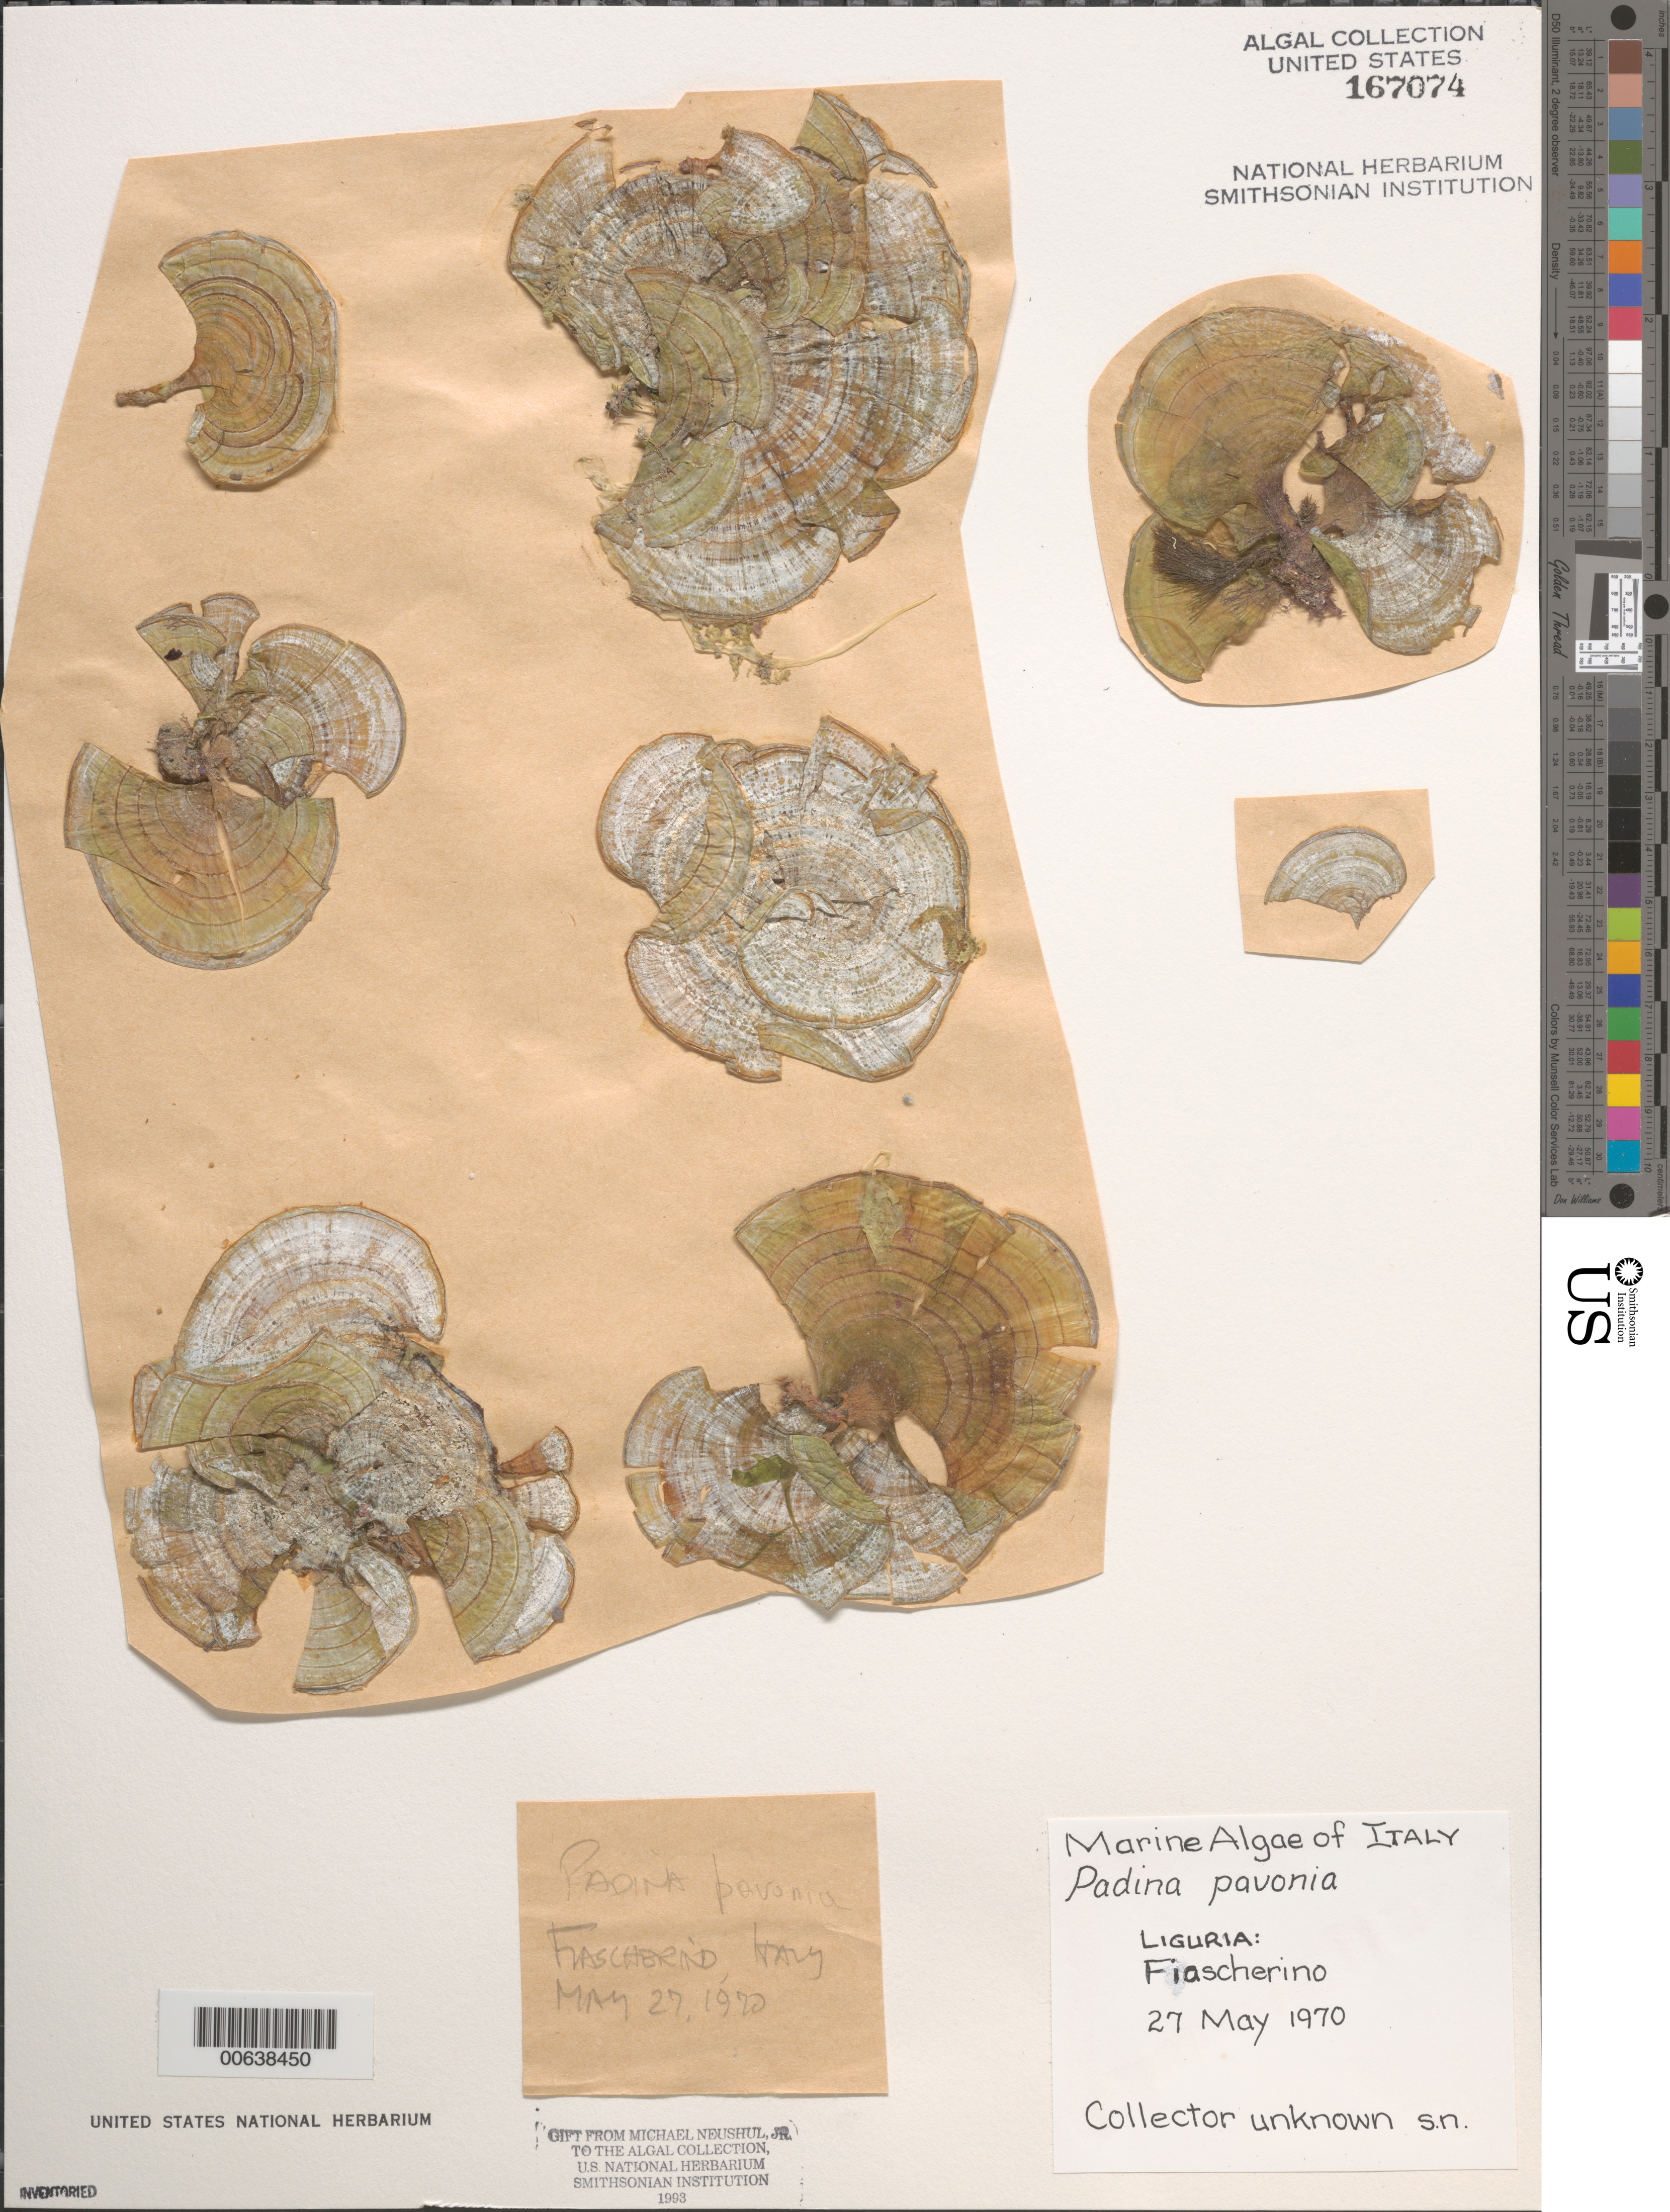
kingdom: Chromista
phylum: Ochrophyta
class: Phaeophyceae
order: Dictyotales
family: Dictyotaceae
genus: Padina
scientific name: Padina pavonica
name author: (L.) Thivy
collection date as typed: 27 May 1970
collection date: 1970-05-27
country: Italy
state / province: Liguria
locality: Fiascherino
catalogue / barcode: US 167074